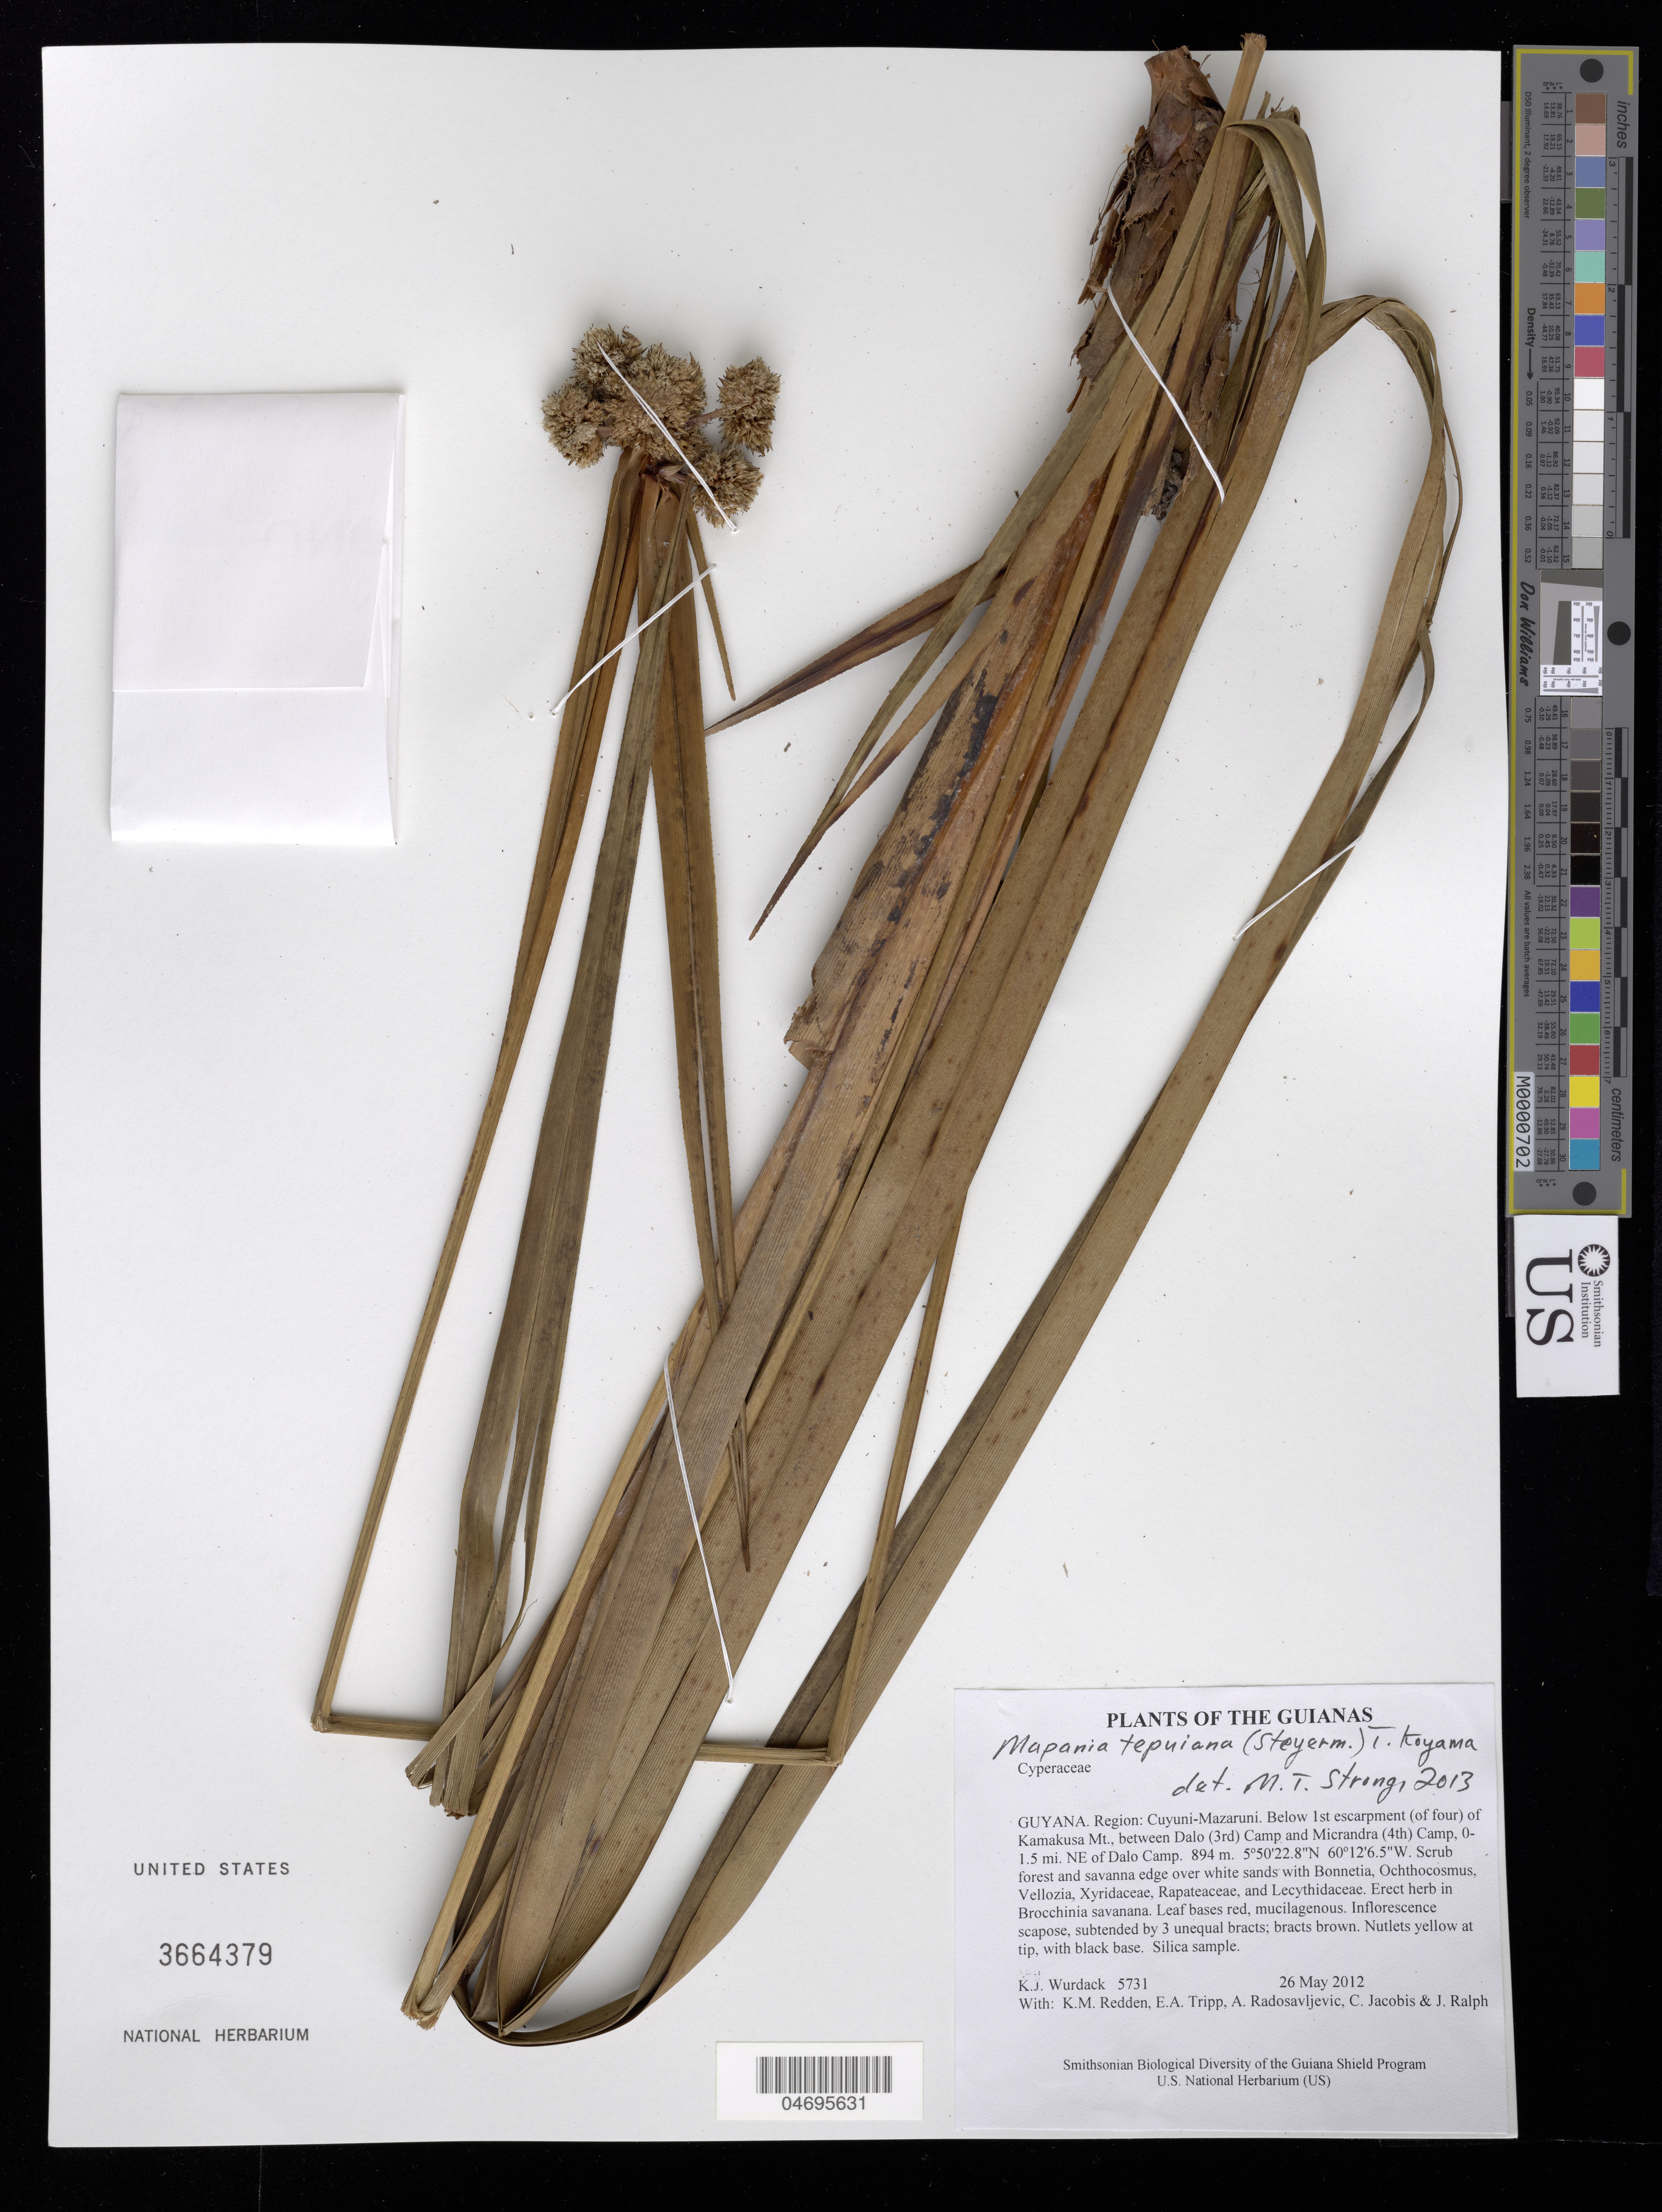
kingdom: Plantae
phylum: Tracheophyta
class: Liliopsida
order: Poales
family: Cyperaceae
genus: Mapania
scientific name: Mapania tepuiana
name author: (Steyerm.) T. Koyama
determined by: Strong, M. T., (US), Smithsonian Institution - National Museum of Natural History (UNITED STATES)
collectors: K. Wurdack, K. M. Redden, E. Tripp, A. Radosavljevic, C. Jacobis & J. Ralph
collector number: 5731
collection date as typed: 26 May 2012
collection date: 2012-05-26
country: Guyana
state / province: Cuyuni-Mazaruni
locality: Below 1st escarpment (of four) of Kamakusa Mt., between Dalo (3rd) Camp and Micrandra (4th) Camp, 0-1.5 mi. NE of Dalo Camp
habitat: Scrub forest and savanna edge over white sands with Bonnetia, Ochthocosmus, Vellozia, Xyridaceae, Rapateaceae, and Lecythidaceae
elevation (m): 894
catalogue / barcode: US 3664379